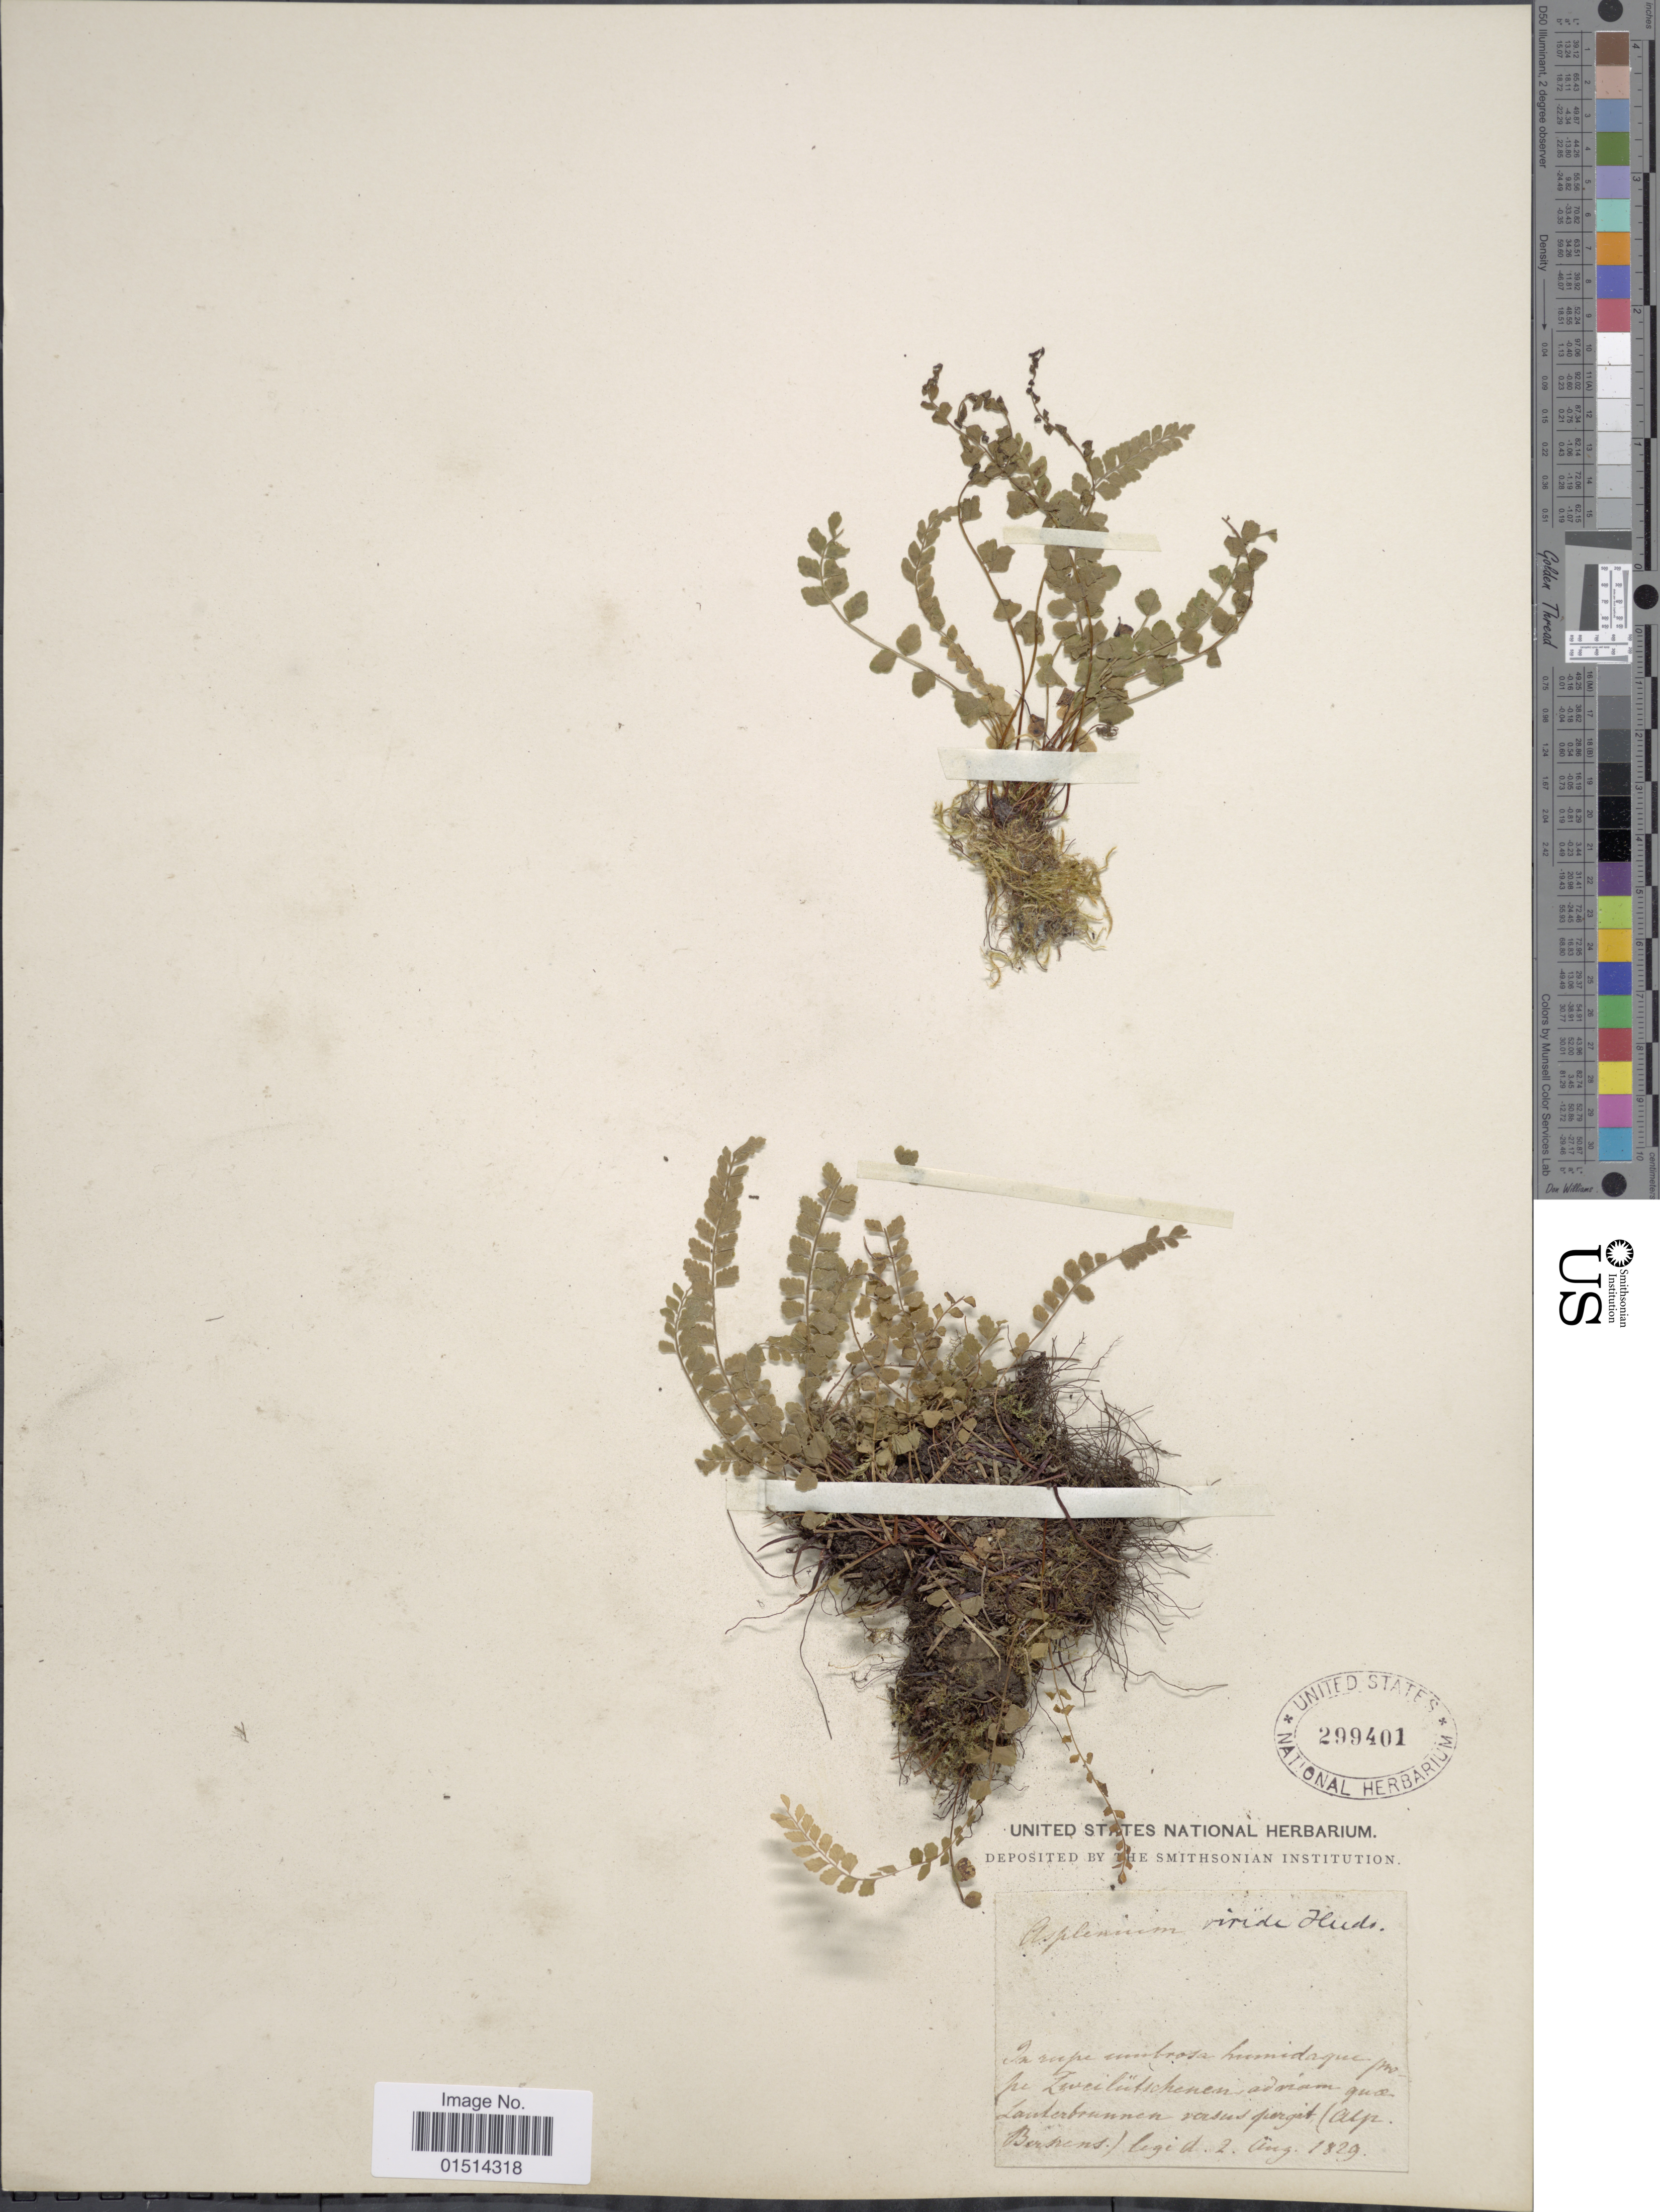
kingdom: Plantae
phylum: Tracheophyta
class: Polypodiopsida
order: Polypodiales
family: Aspleniaceae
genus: Asplenium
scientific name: Asplenium viride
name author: Huds.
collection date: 1829-08-02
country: Switzerland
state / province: Bern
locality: Lauterbrunnen varsud jorgit (alp Bernens)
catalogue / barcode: US 299401